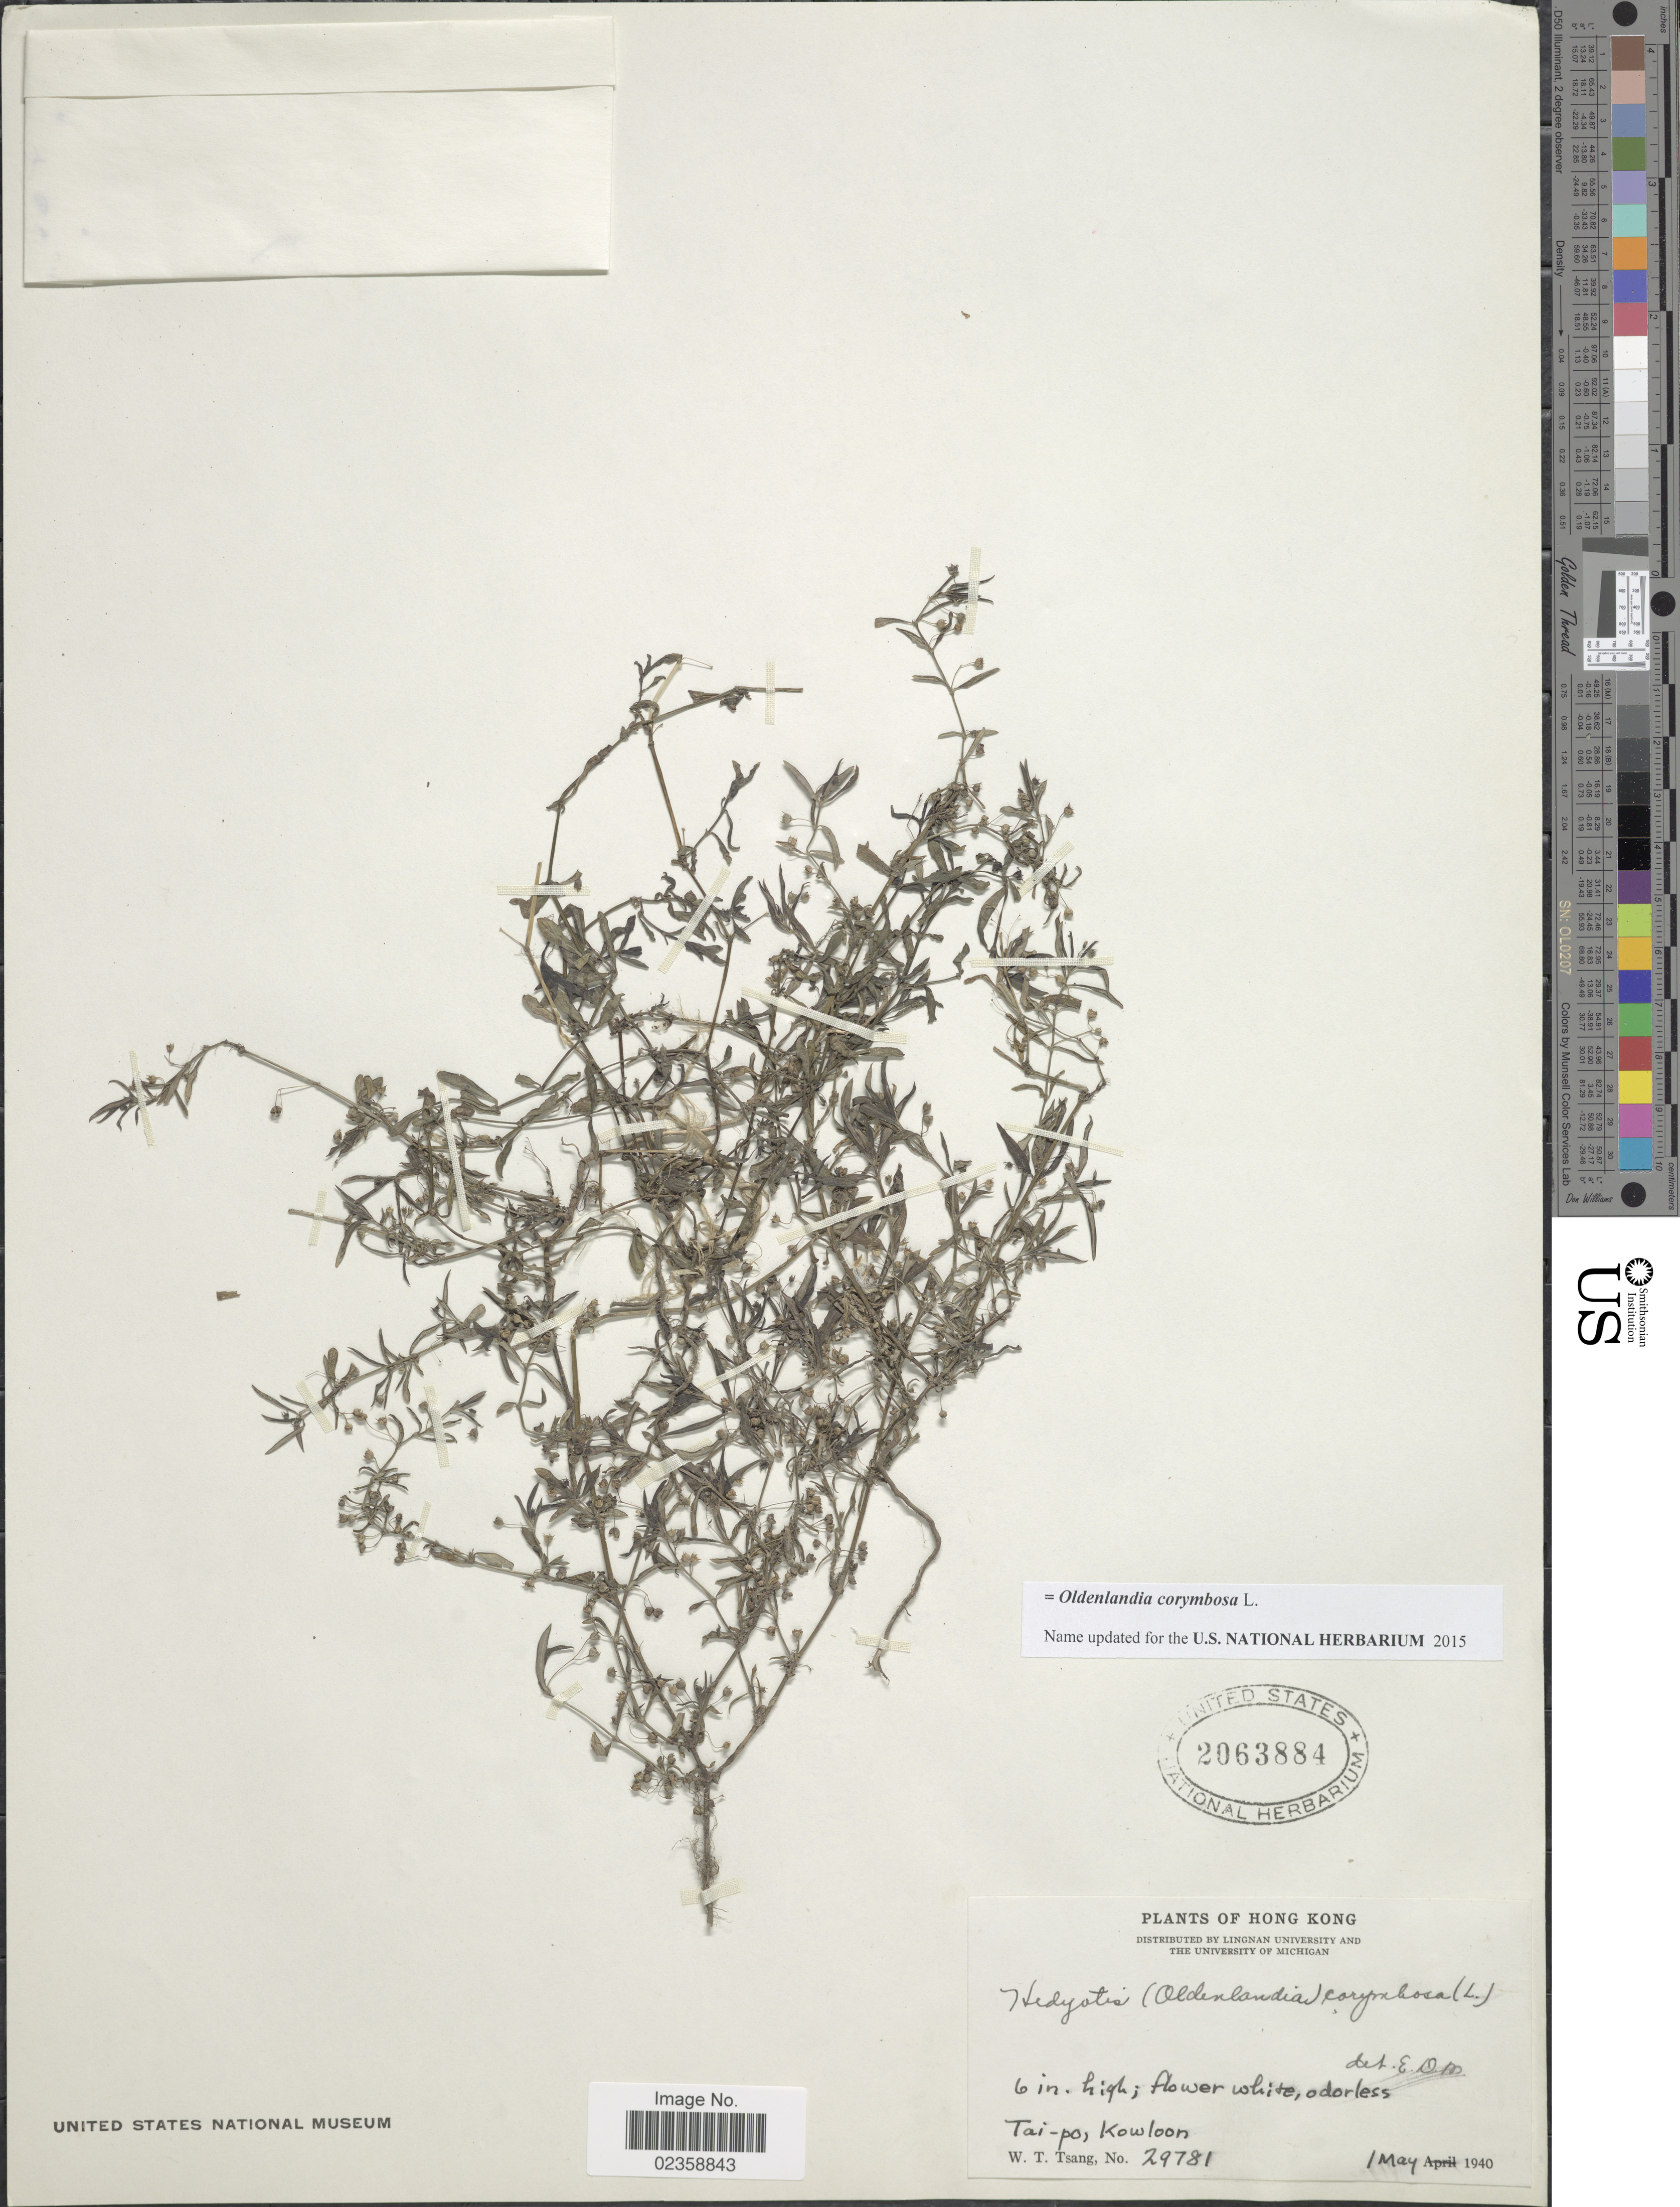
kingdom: Plantae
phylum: Tracheophyta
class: Magnoliopsida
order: Gentianales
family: Rubiaceae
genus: Oldenlandia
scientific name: Oldenlandia corymbosa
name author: L.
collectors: W. T. Tsang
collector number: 29781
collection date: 1940-05-01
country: China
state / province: Hong Kong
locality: Tai-po, Kowloon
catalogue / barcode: US 2063884